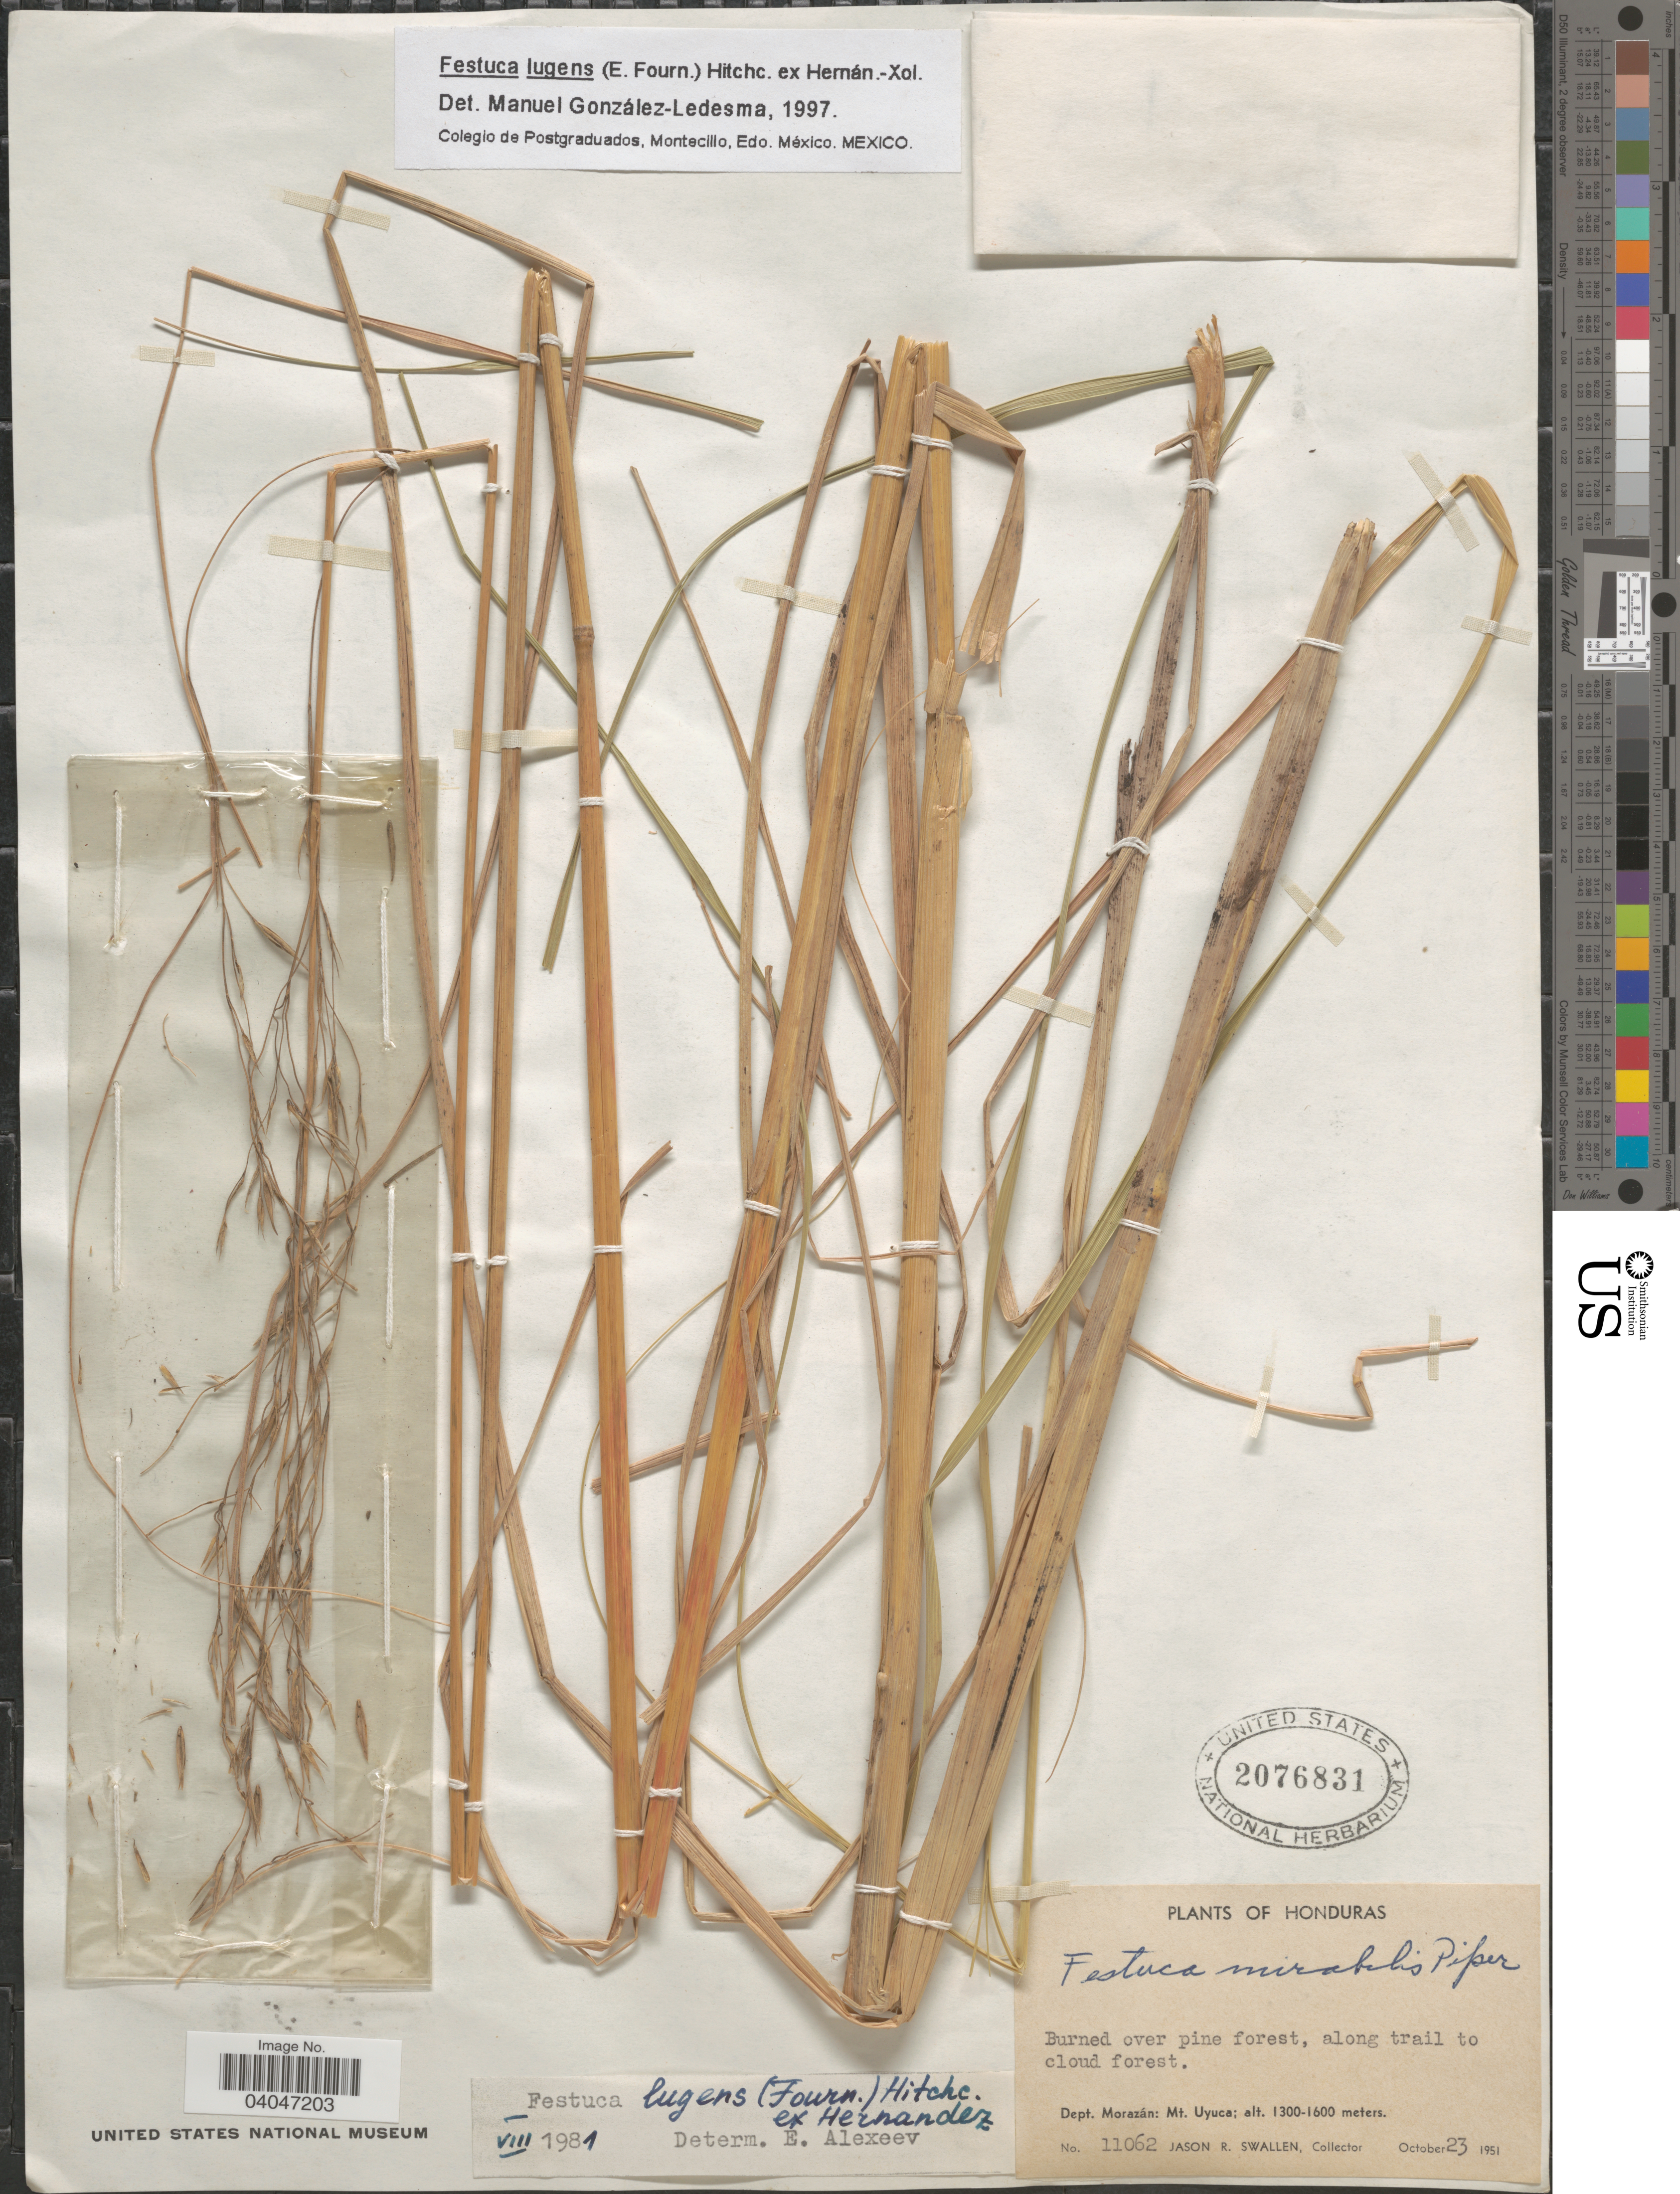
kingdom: Plantae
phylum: Tracheophyta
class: Liliopsida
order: Poales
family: Poaceae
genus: Festuca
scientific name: Festuca lugens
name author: (E. Fourn.) Hitchc. ex Hern.-Xol.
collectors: J. R. Swallen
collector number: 11062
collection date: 1951-10-23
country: Honduras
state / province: Fco. Morazán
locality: Burned over pine forest, along trail to cloud forest. Dept. Morazán: Mt. Uyuca.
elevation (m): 1300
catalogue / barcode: US 2076831